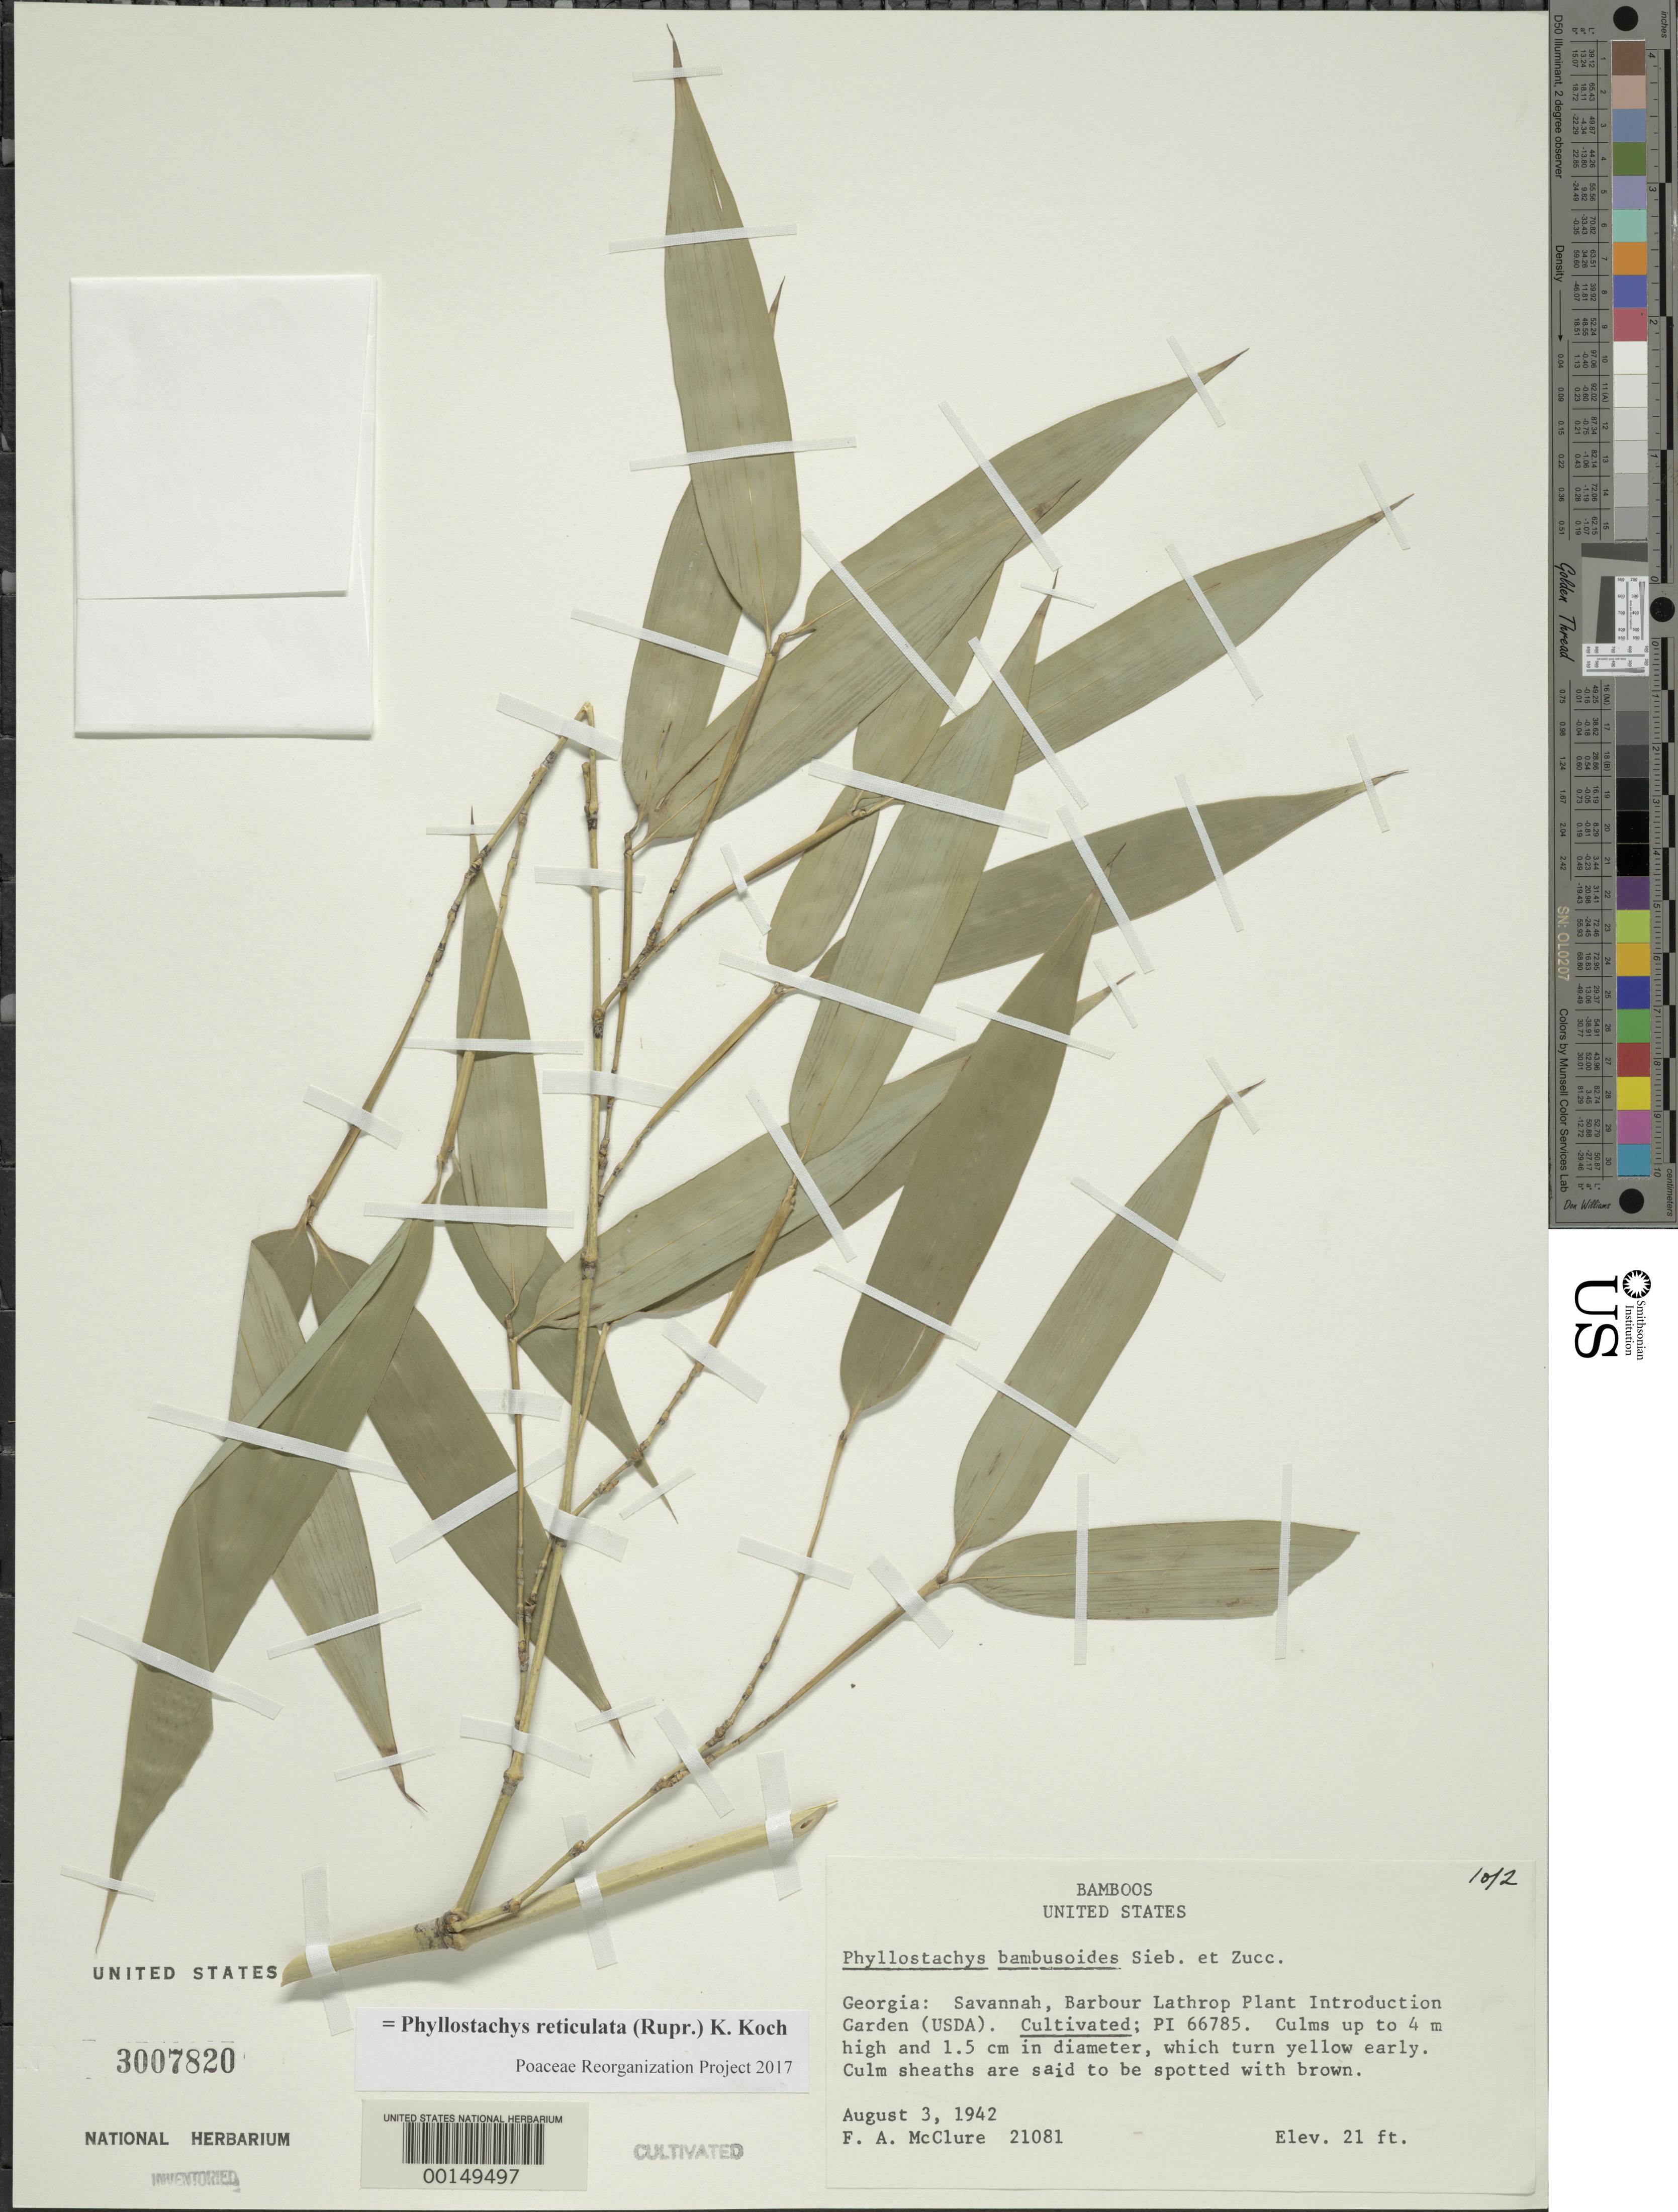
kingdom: Plantae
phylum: Tracheophyta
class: Liliopsida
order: Poales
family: Poaceae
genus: Phyllostachys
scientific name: Phyllostachys reticulata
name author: (Rupr.) K. Koch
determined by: Poaceae Reorganization Project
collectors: F. A. McClure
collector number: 21081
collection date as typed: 03 Aug 1942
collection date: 1942-08-03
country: United States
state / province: Georgia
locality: Savannah, barbour lathrop p.i. garden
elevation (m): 6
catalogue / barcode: US 3007820